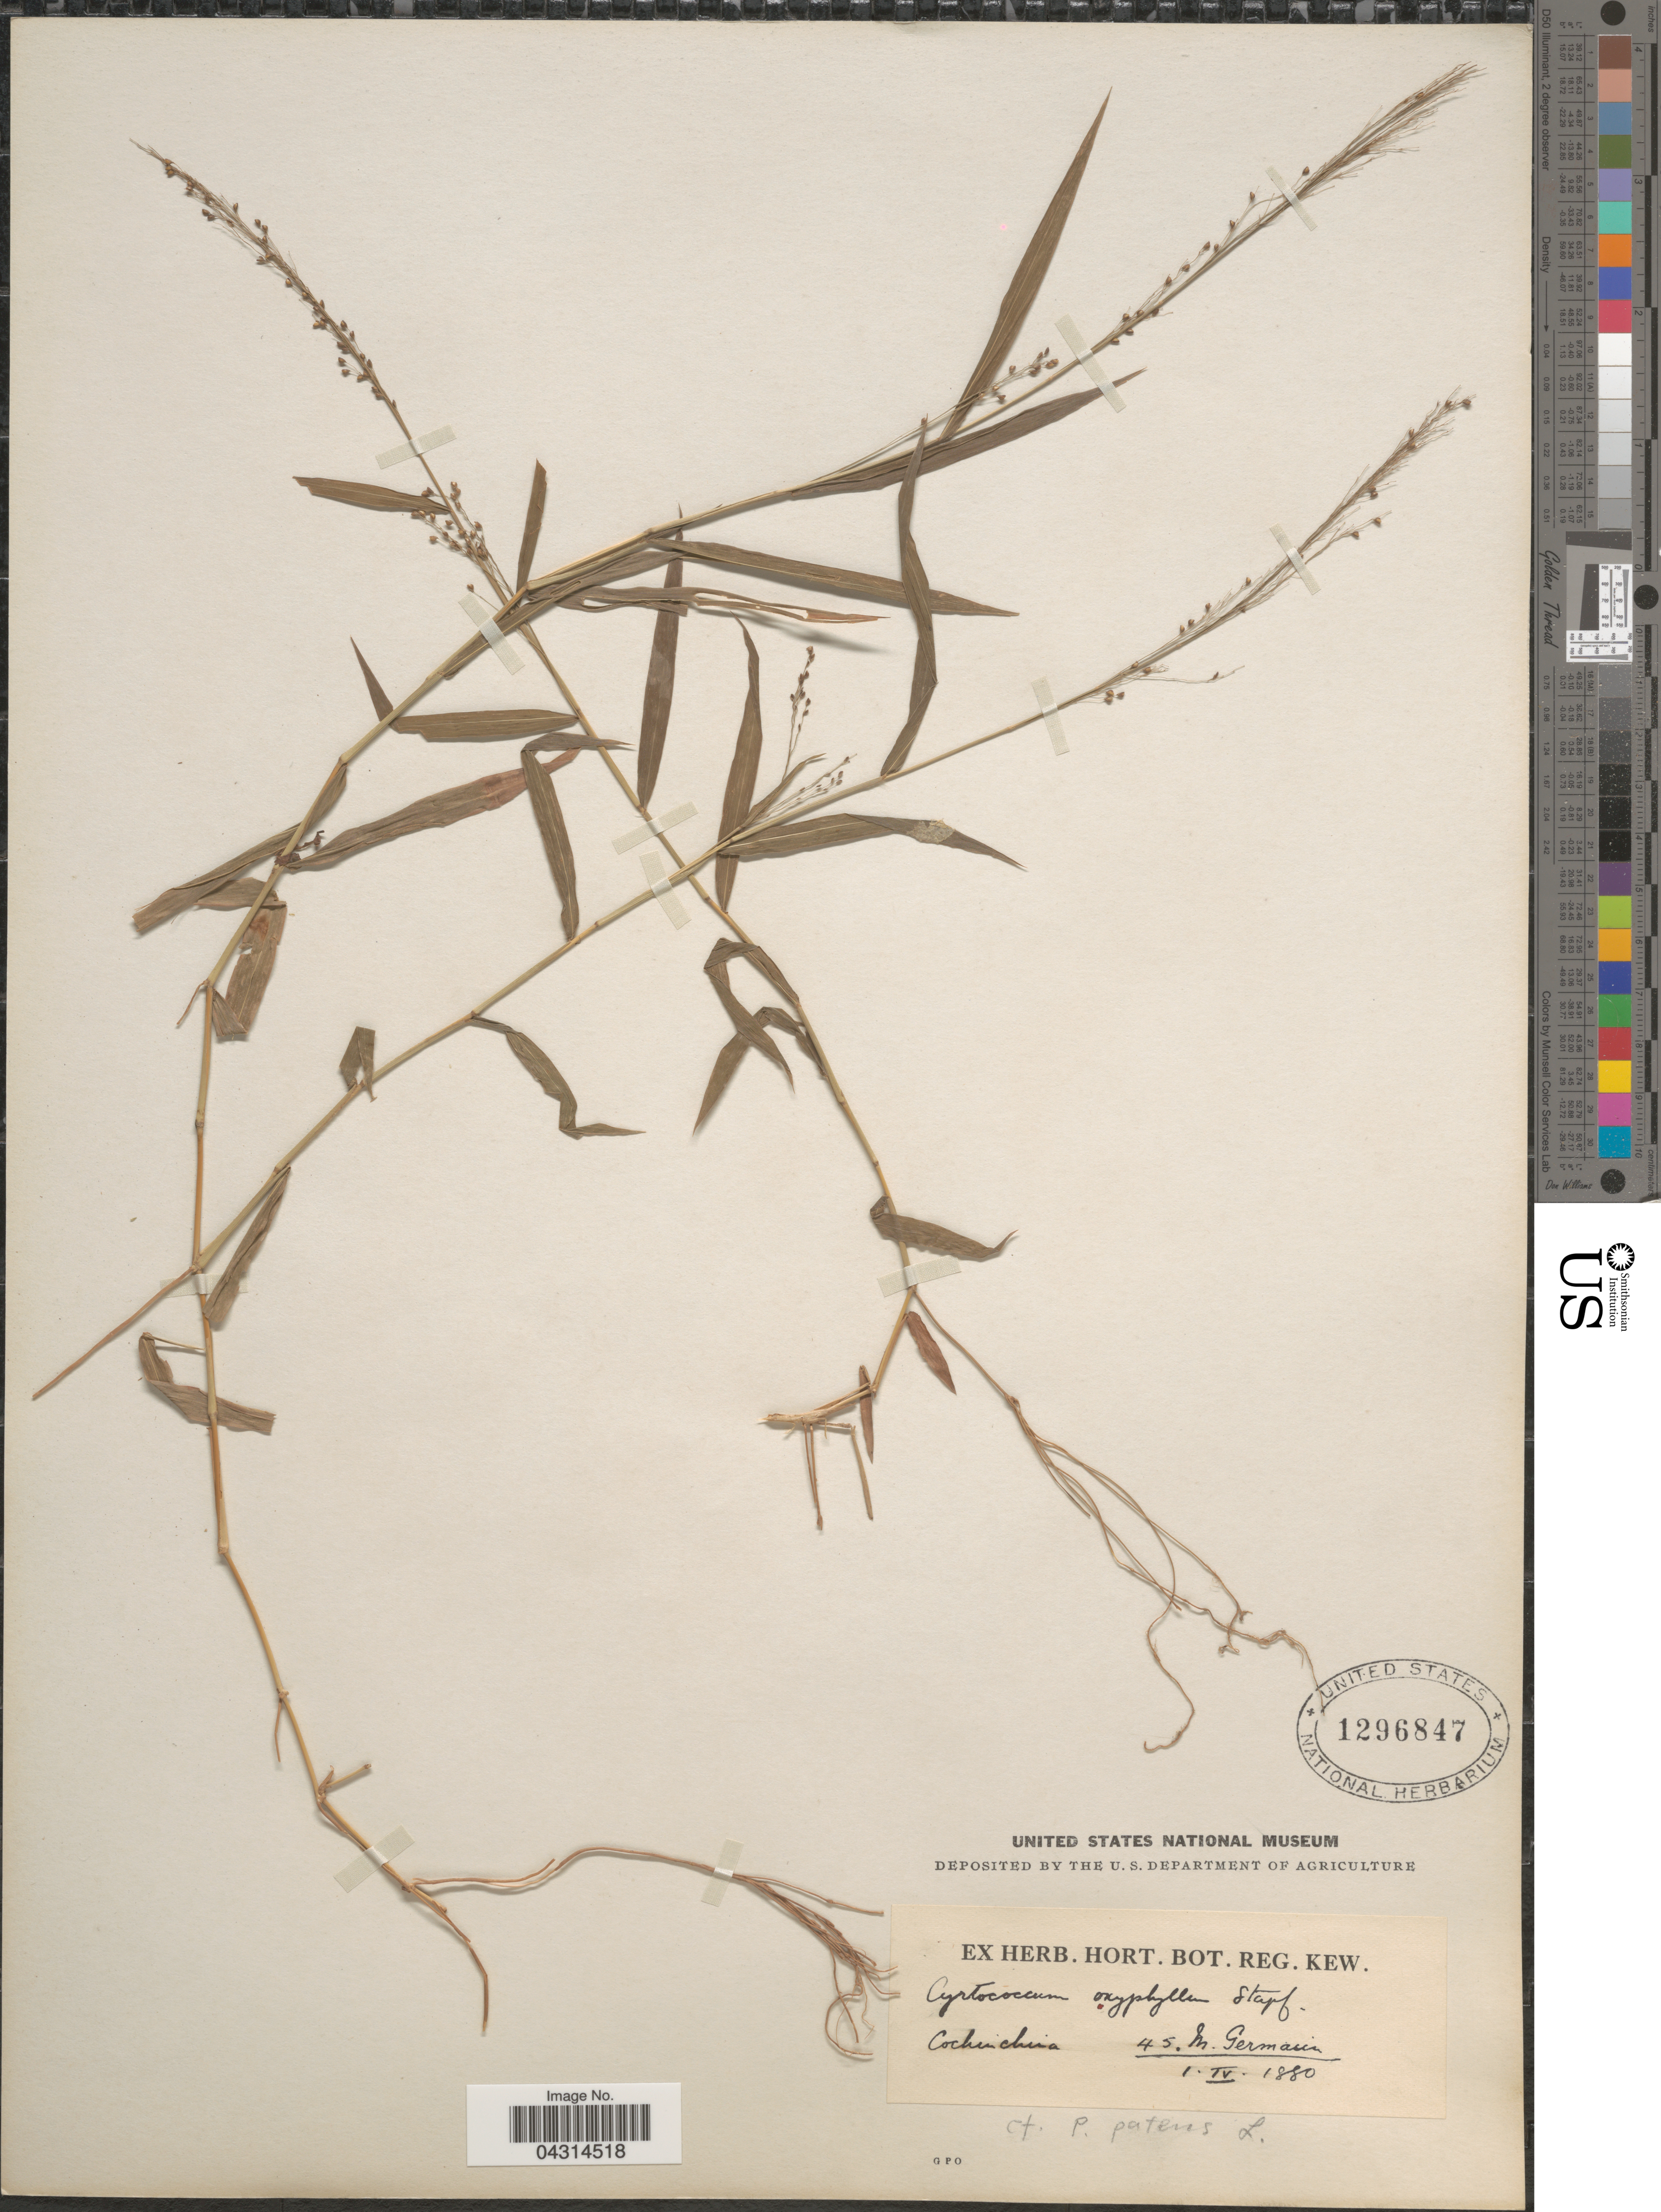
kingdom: Plantae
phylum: Tracheophyta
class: Liliopsida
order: Poales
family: Poaceae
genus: Cyrtococcum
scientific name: Cyrtococcum sp.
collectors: M. Germain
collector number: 45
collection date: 1880-04-01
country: Vietnam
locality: Cochinchina.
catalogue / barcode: US 1296847